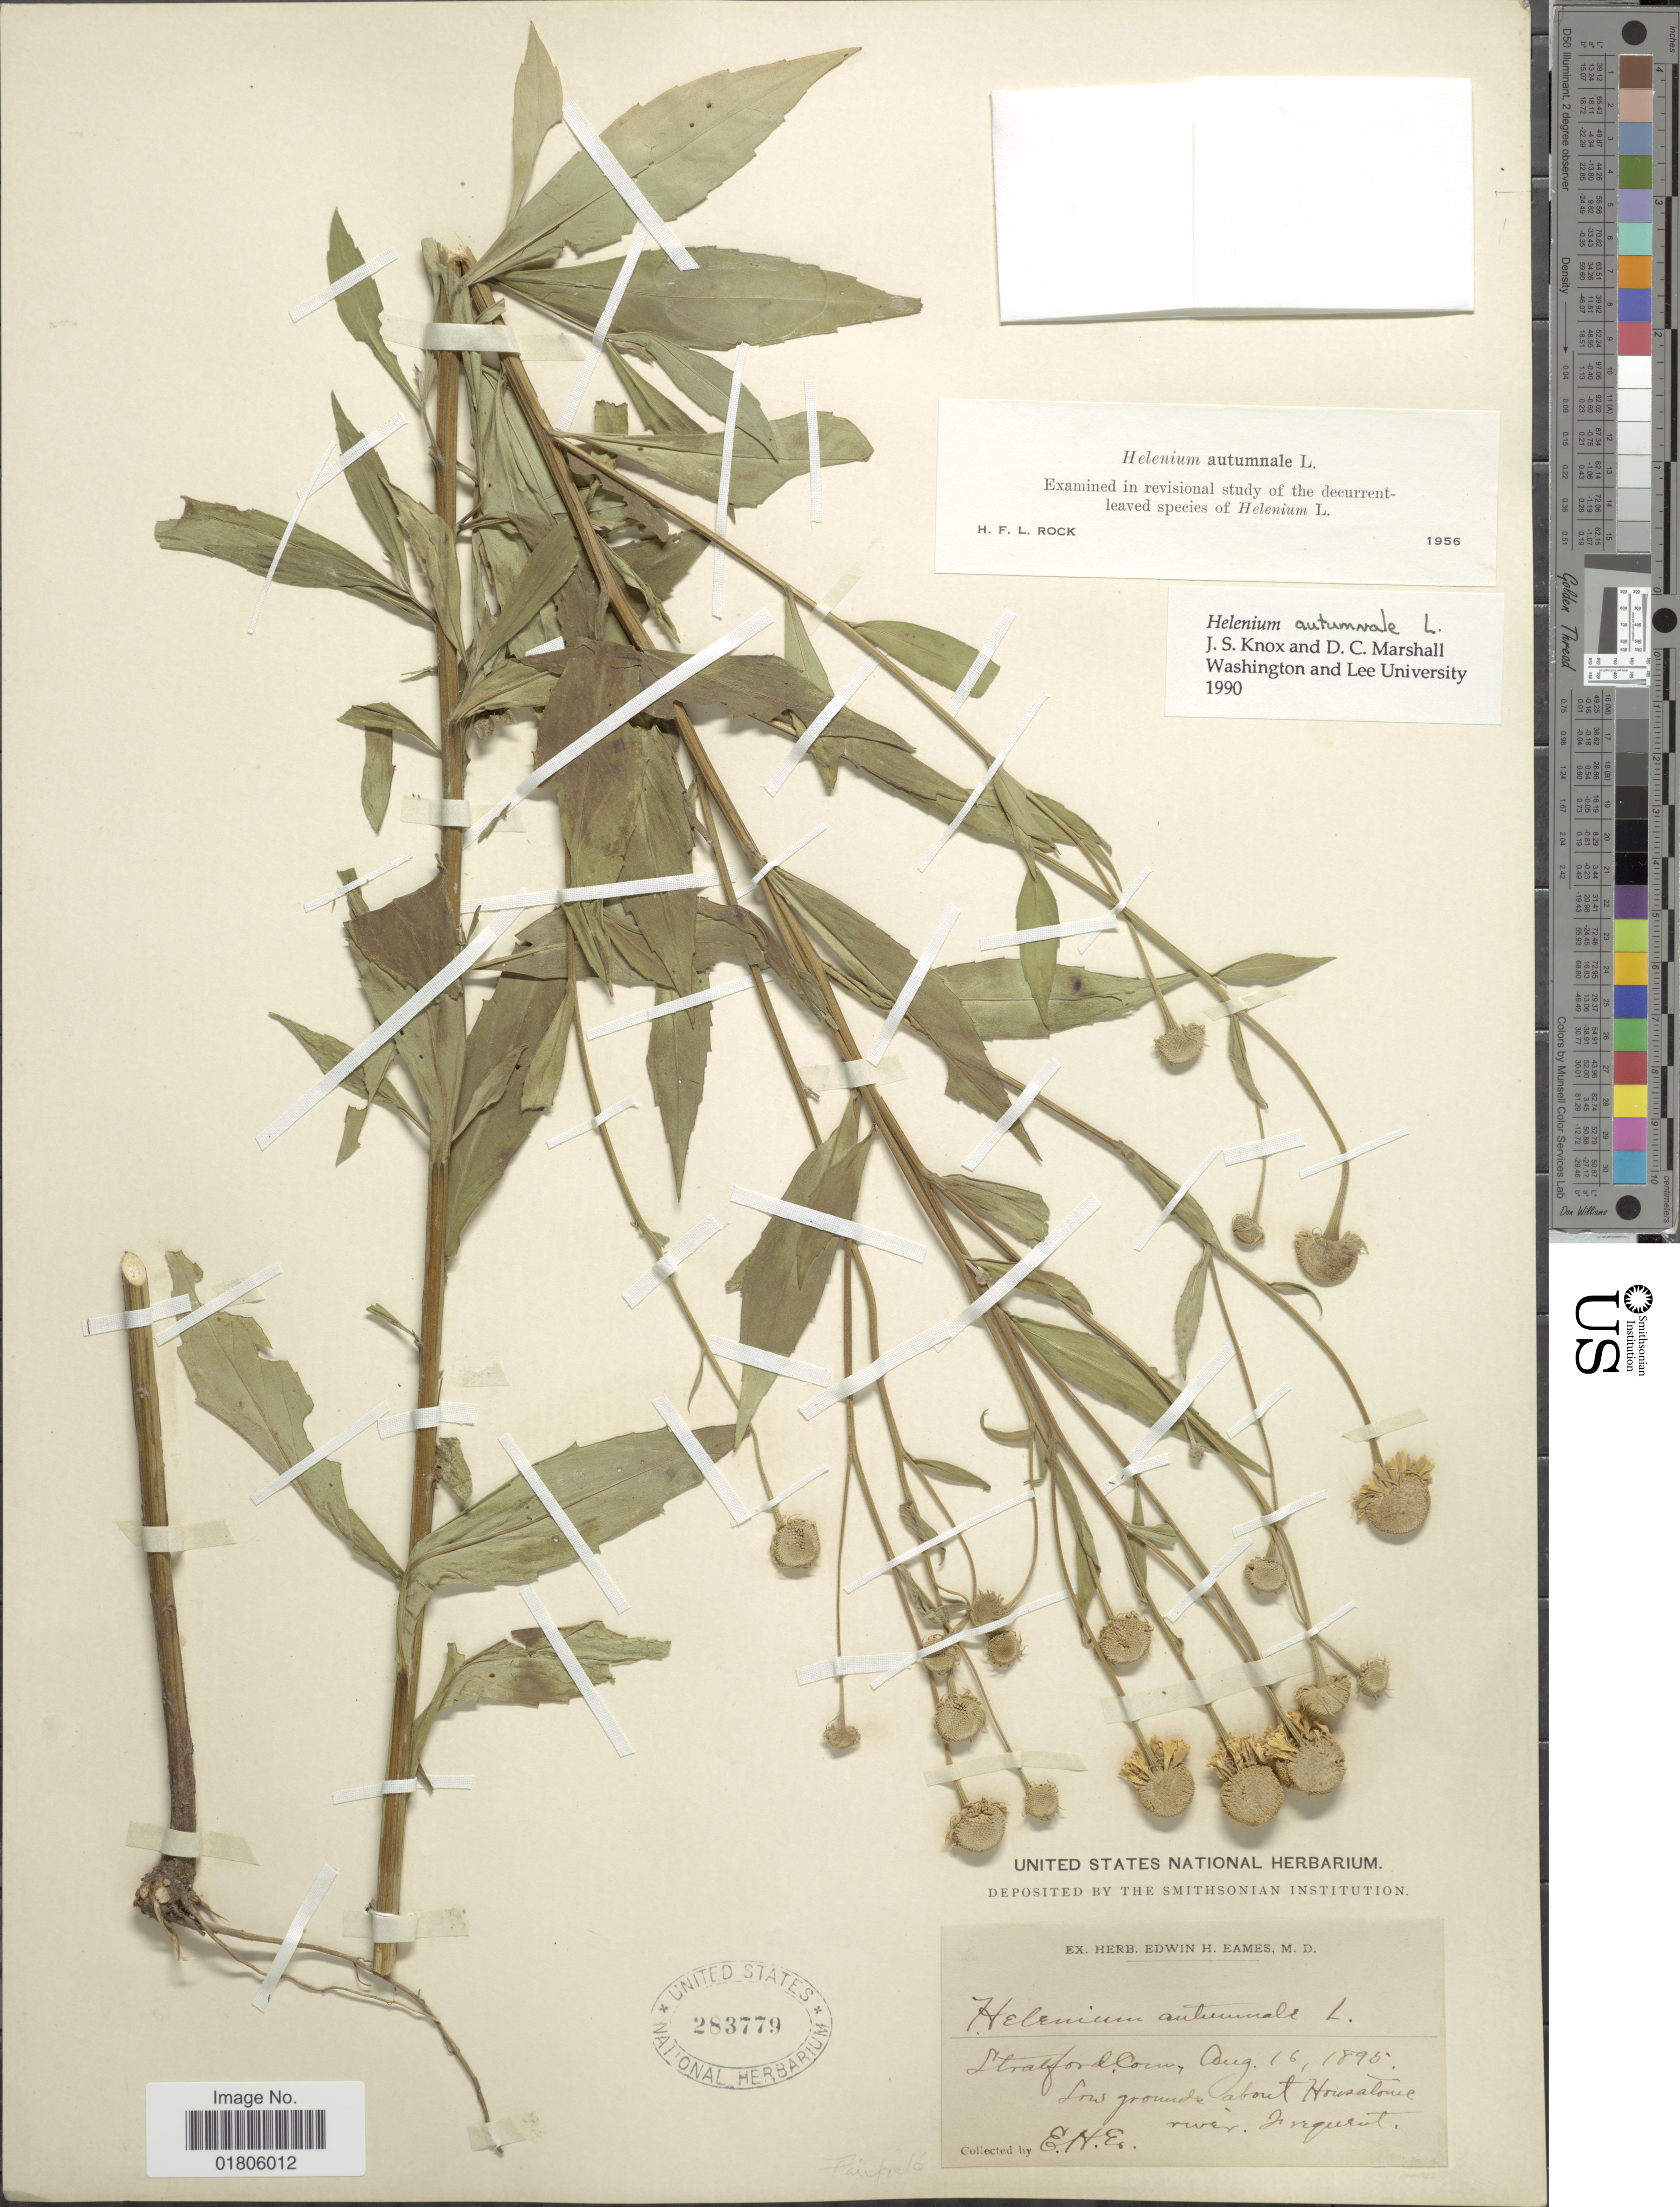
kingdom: Plantae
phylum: Tracheophyta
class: Magnoliopsida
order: Asterales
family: Asteraceae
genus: Helenium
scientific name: Helenium autumnale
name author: L.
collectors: E. H. Eames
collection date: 1895-08-16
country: United States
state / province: Connecticut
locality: Stratford Conn. Low grounds about Housatonic river.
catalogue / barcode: US 283779